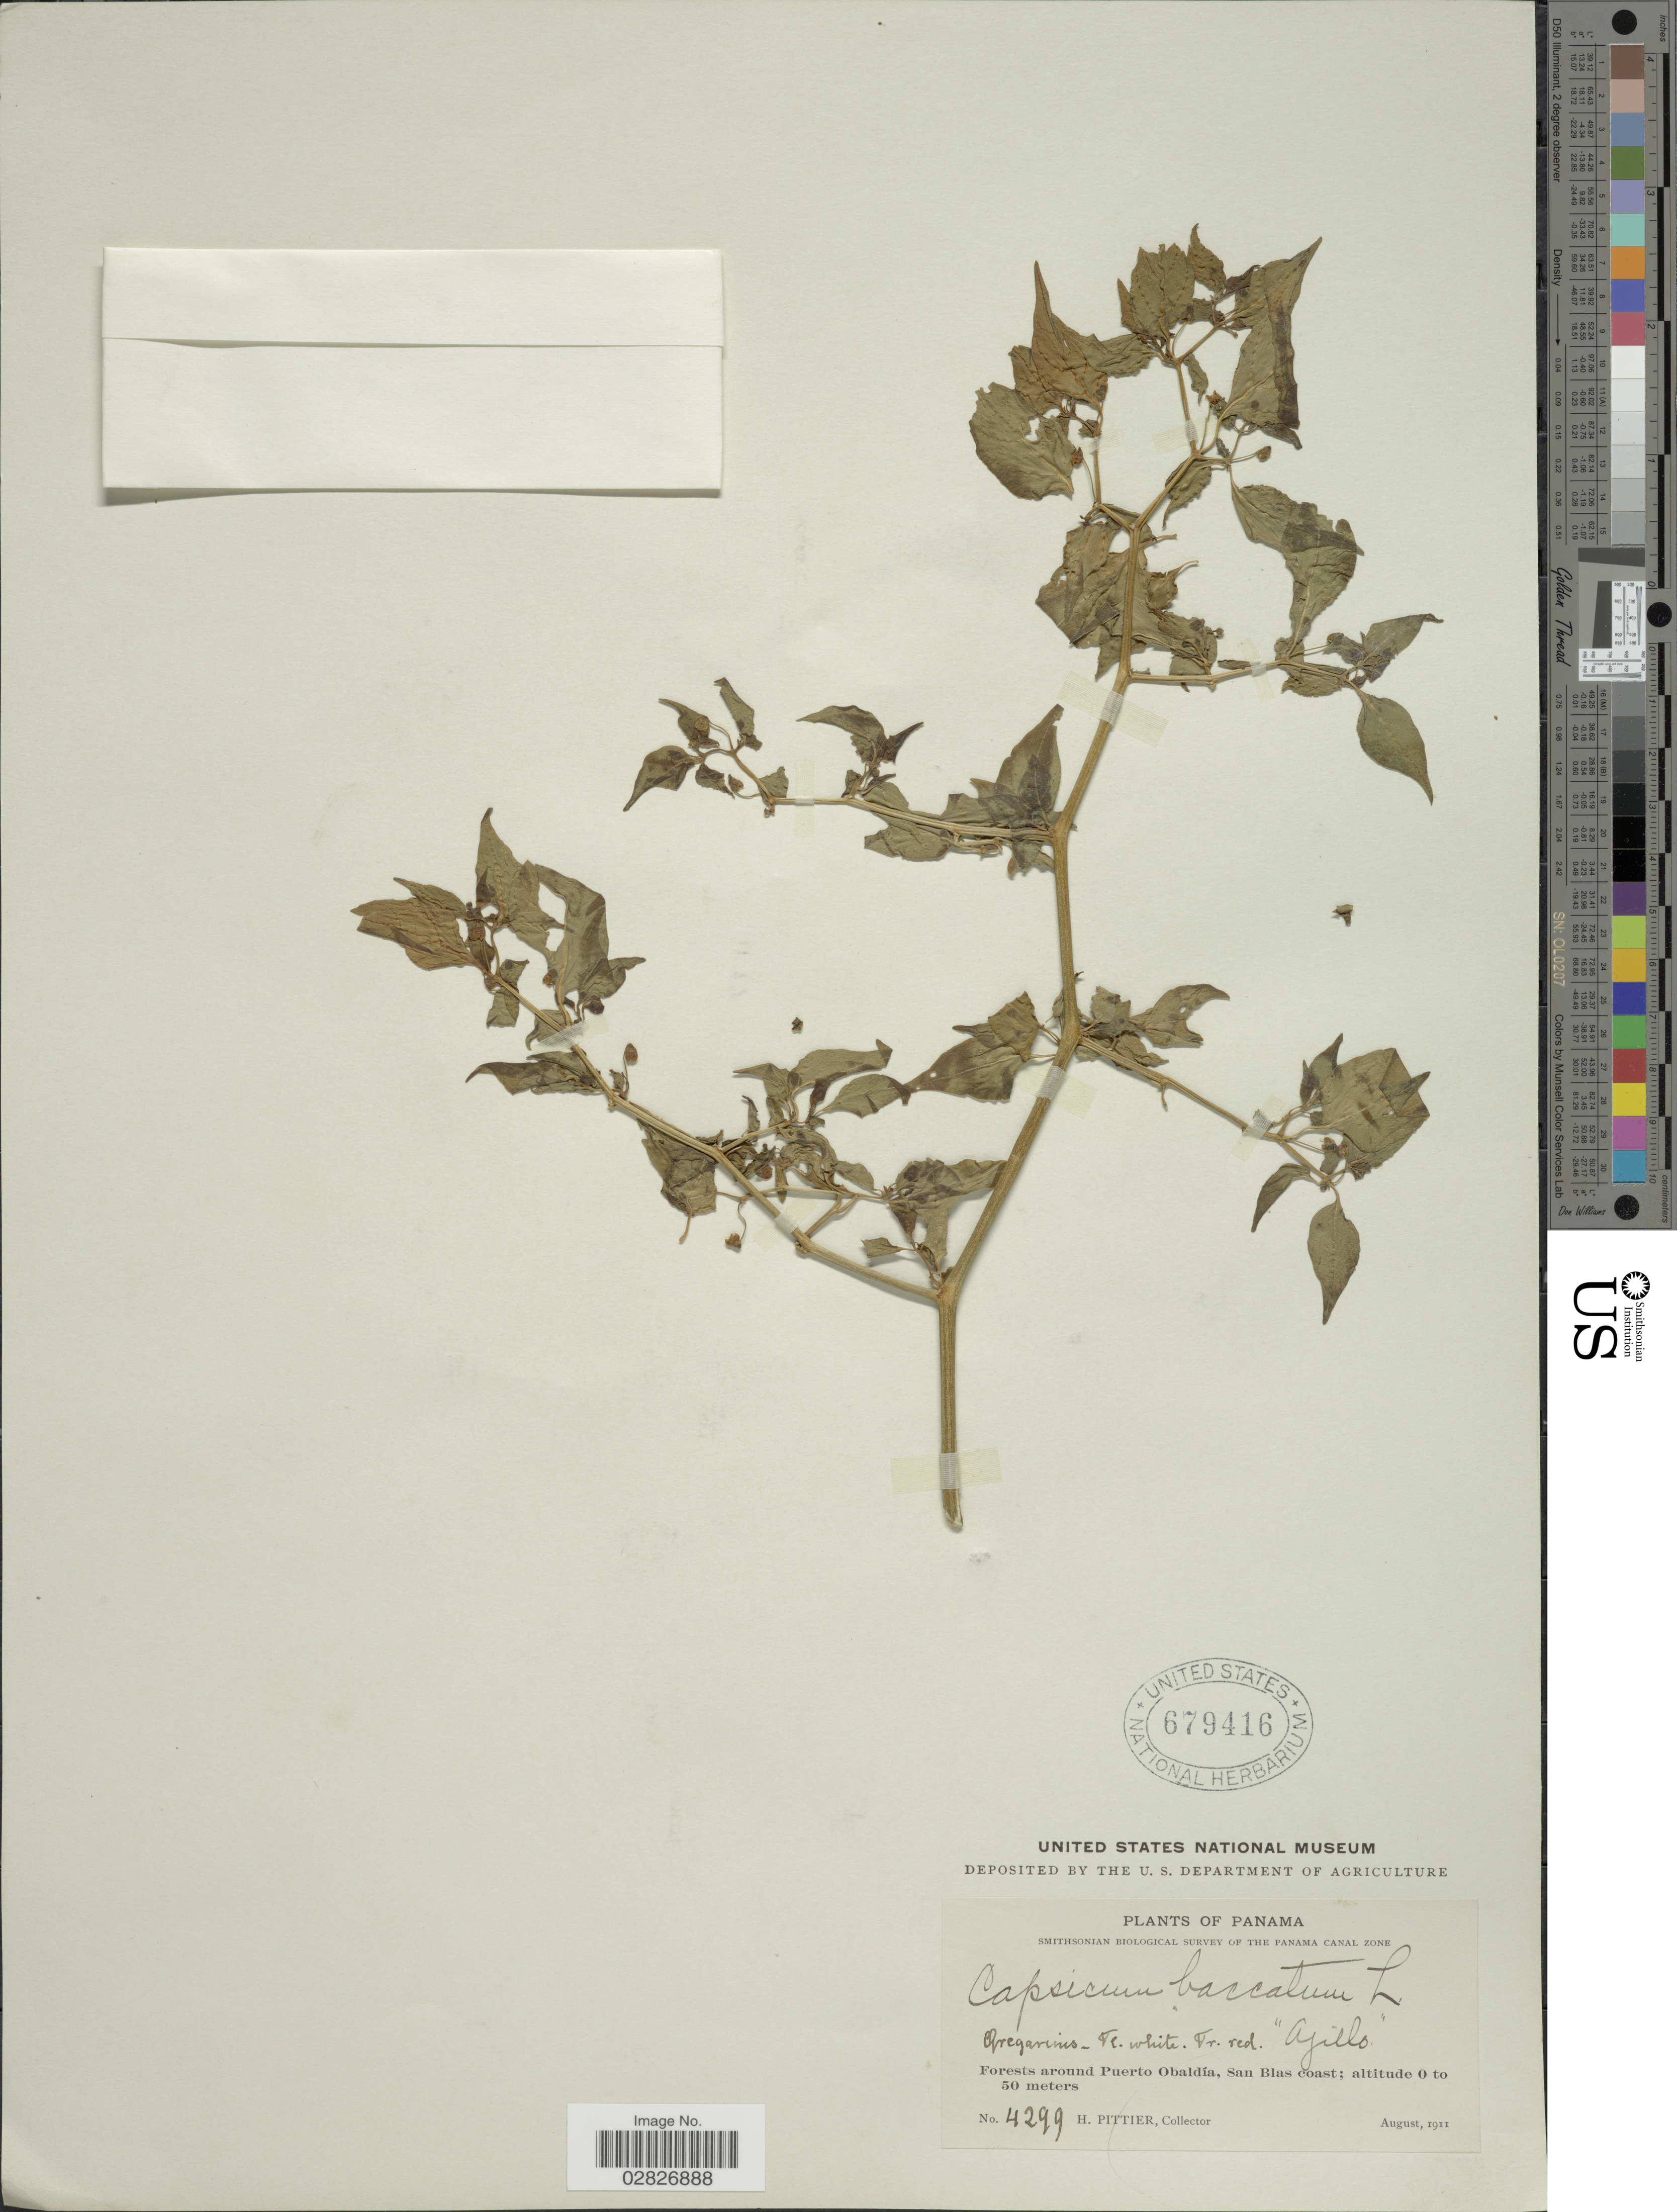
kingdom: Plantae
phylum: Tracheophyta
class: Magnoliopsida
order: Solanales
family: Solanaceae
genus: Capsicum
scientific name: Capsicum baccatum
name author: L.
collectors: H. F. Pittier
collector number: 4299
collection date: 1911-08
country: Panama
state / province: Kuna Yala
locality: Forests around Puerto Obaldía, San Blas Coast.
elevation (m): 0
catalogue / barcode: US 679416